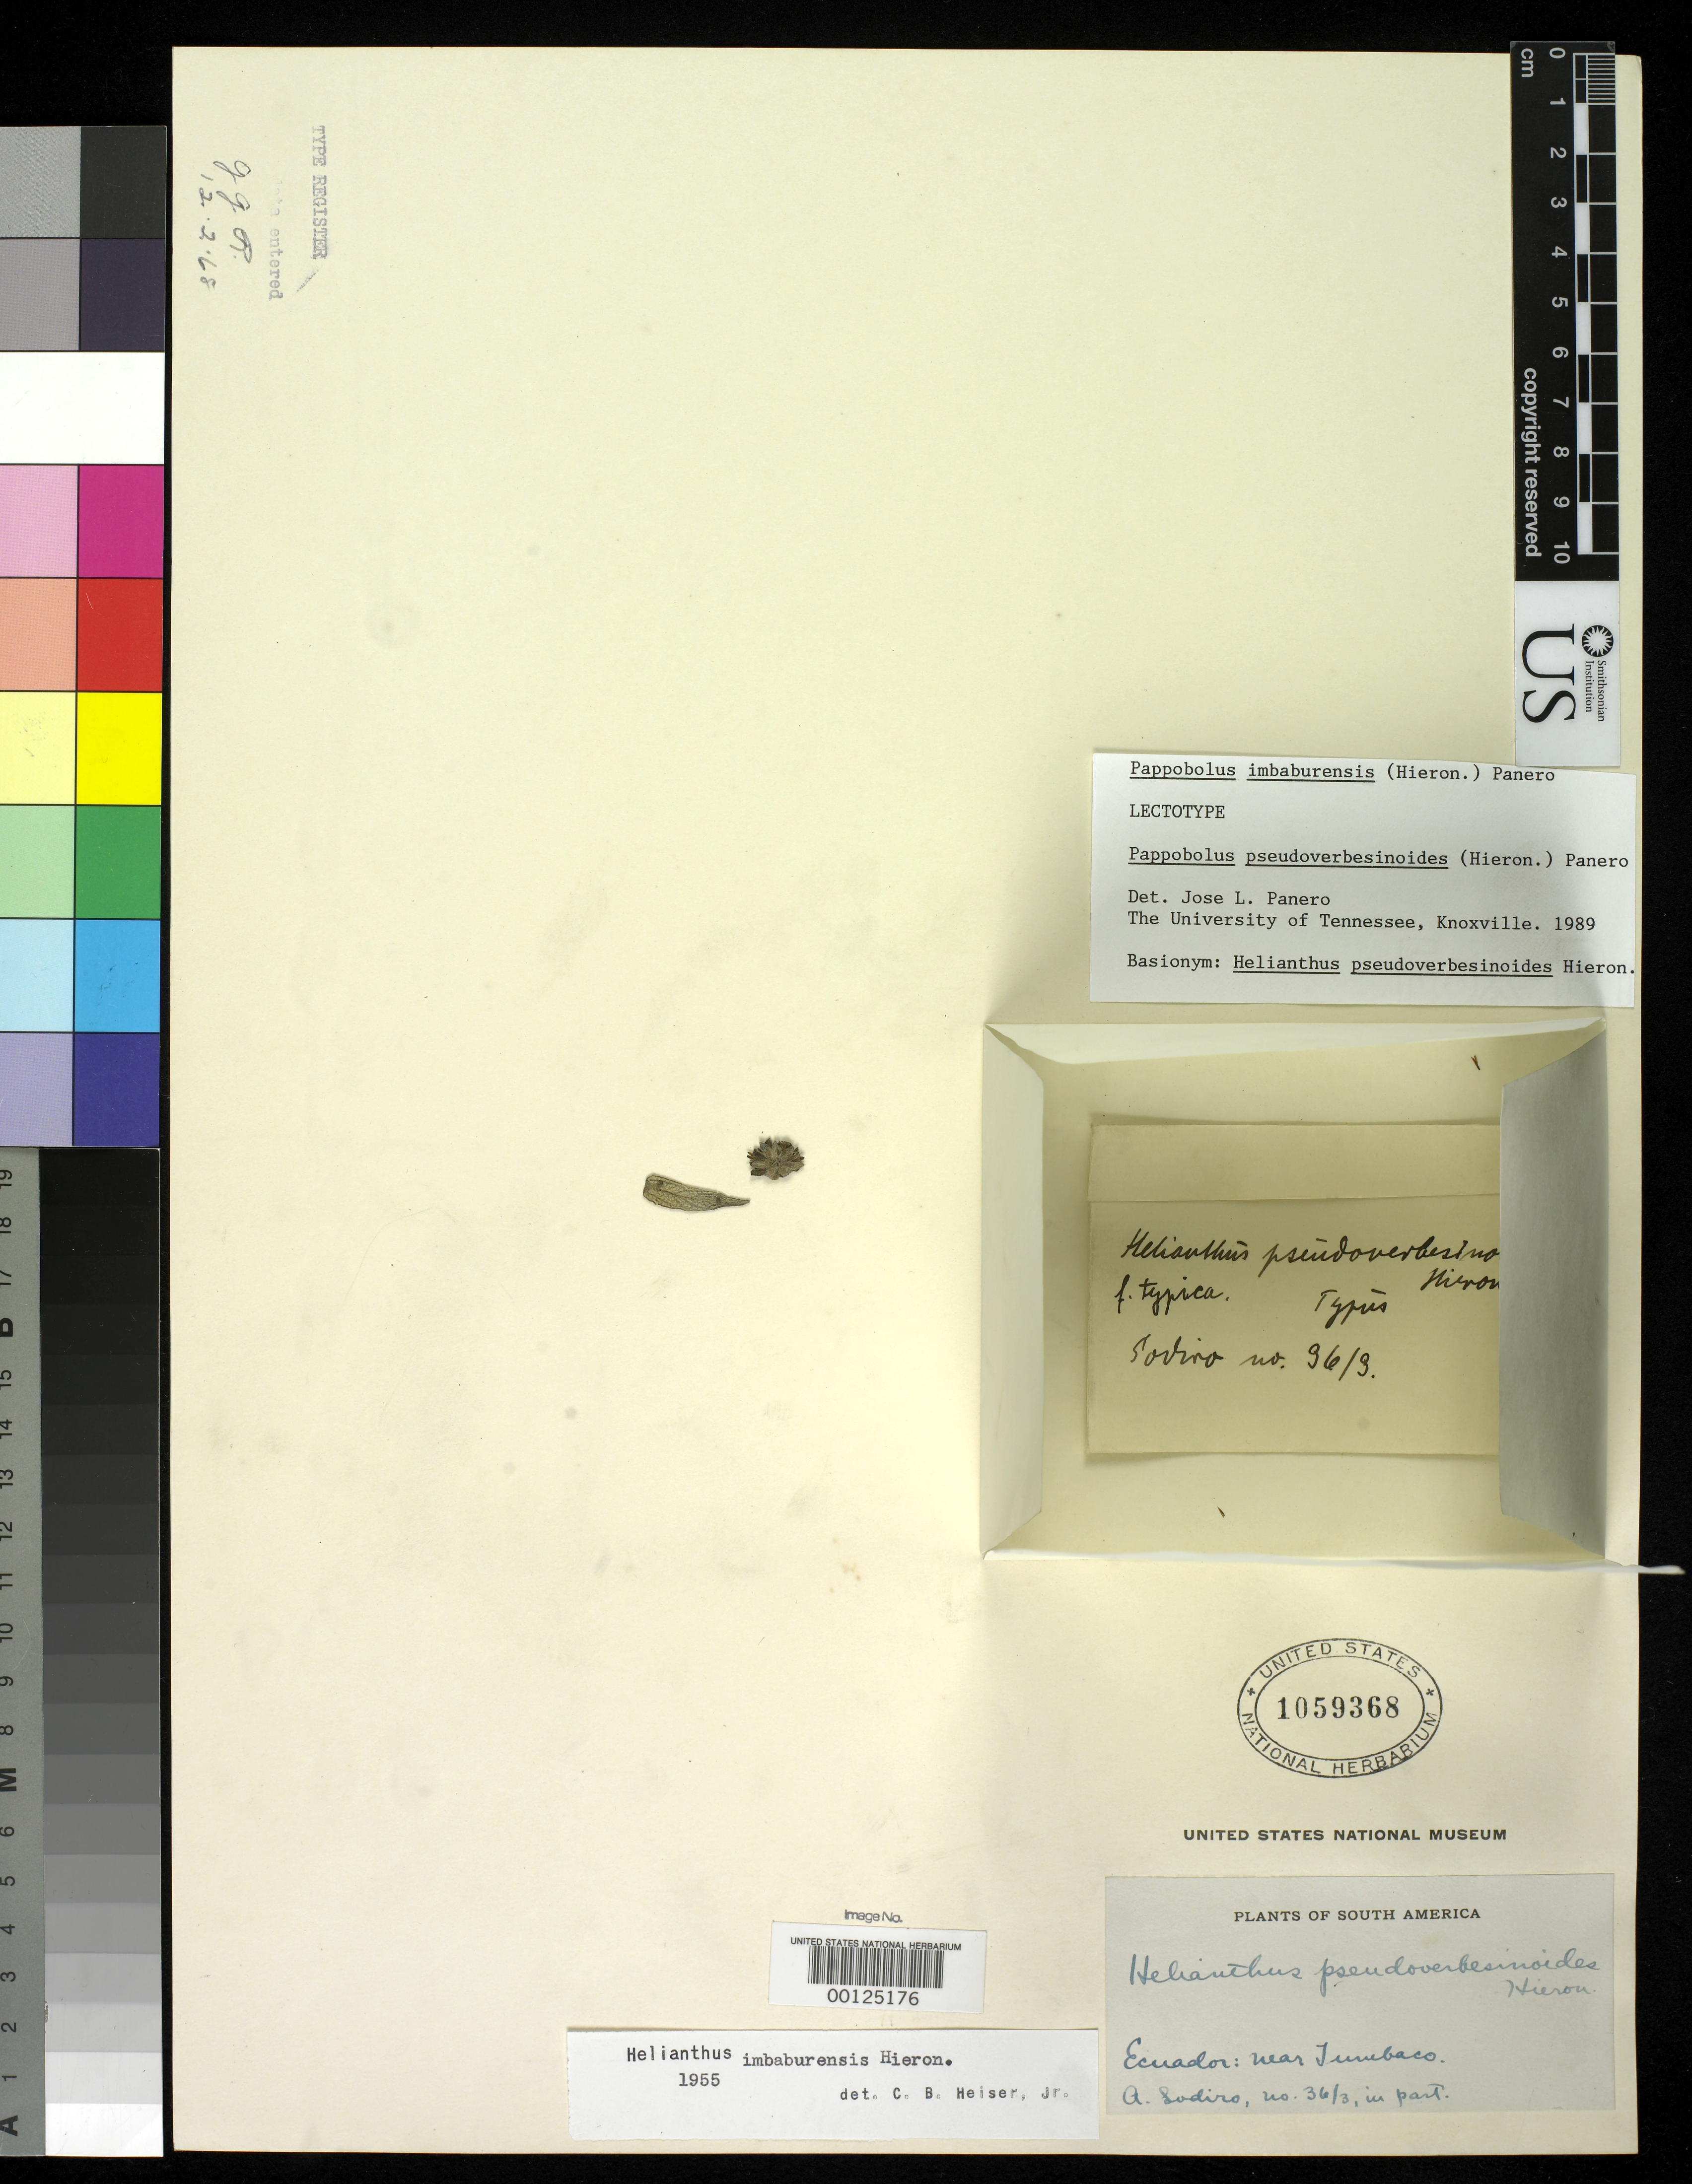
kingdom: Plantae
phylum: Tracheophyta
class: Magnoliopsida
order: Asterales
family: Asteraceae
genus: Helianthus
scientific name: Helianthus pseudoverbesinoides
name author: Hieron.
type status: Isolectotype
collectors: L. Sodiro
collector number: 36/3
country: Ecuador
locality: Near JUnebaco.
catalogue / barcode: US 1059368